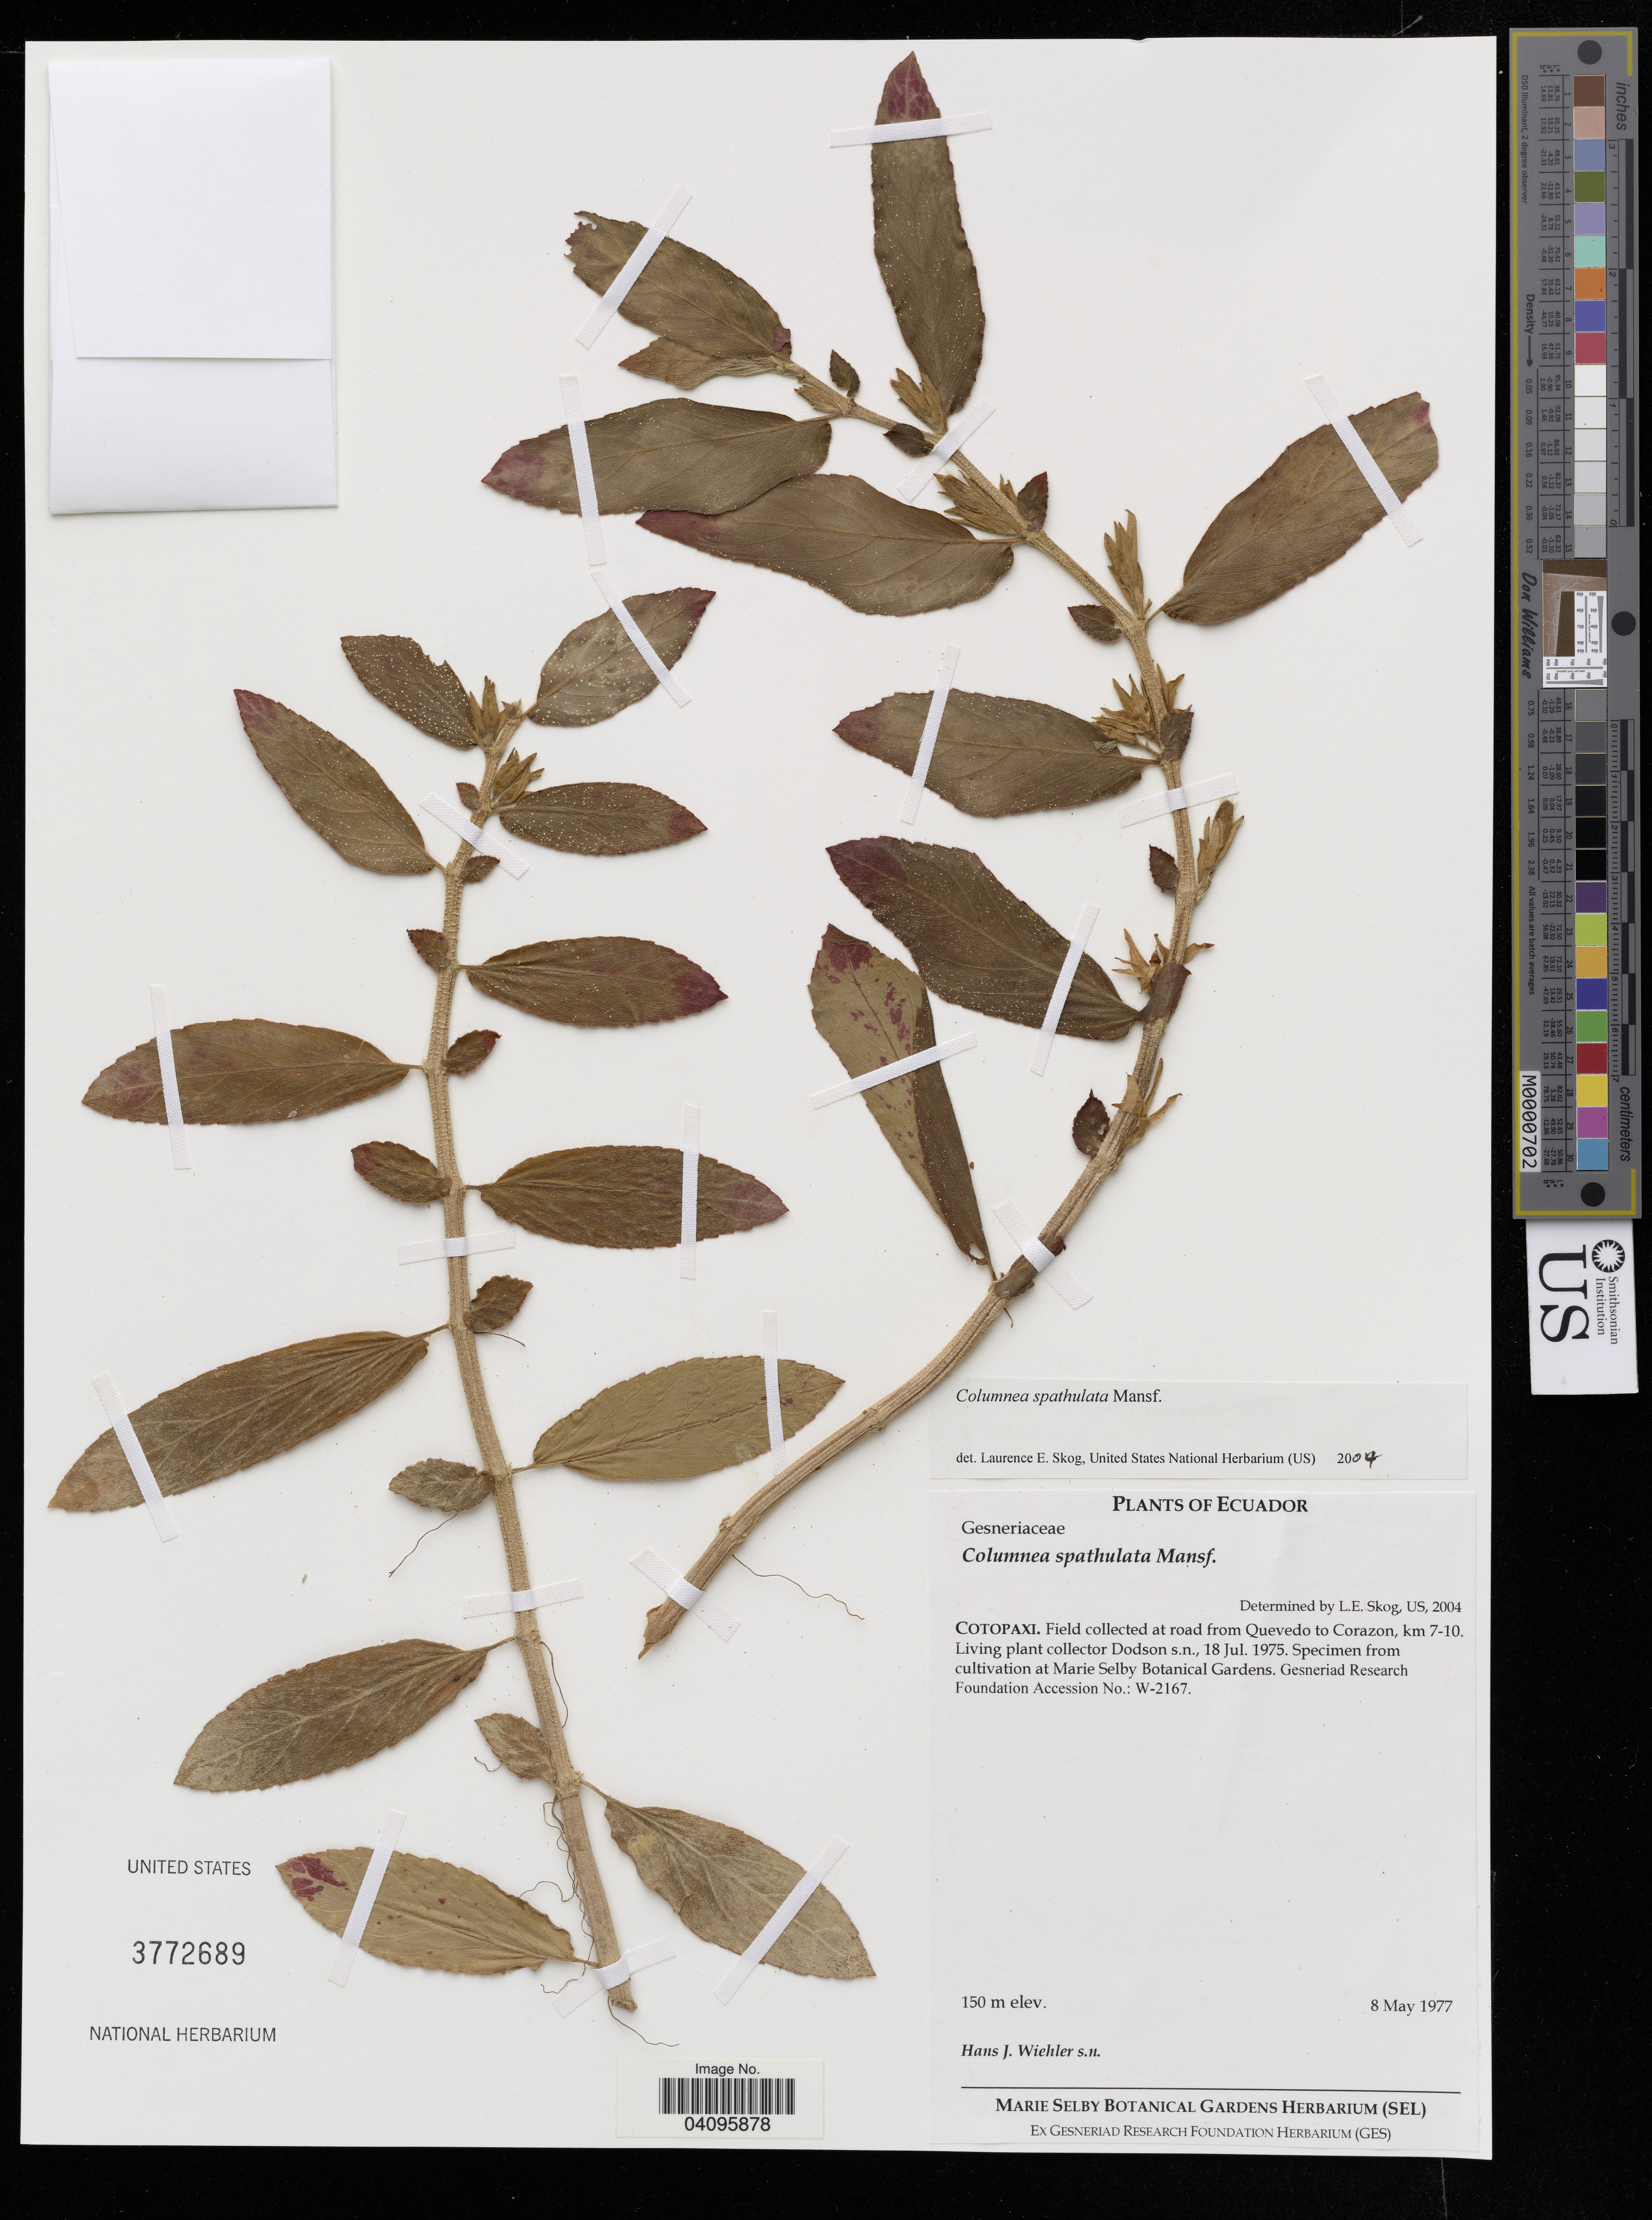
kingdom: Plantae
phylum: Tracheophyta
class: Magnoliopsida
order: Lamiales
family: Gesneriaceae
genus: Columnea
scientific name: Columnea spathulata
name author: Mansf.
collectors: -- Dodson & H. J. Wiehler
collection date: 1975-07-18/1977-05-08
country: Ecuador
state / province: Cotopaxi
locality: At road from Quevedo to Corazon, km 7-10. Specimen from cultivation at Marie Selby Botanical Gardens. Gesneriad Research Foundation, Accession No.: W-2167.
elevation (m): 150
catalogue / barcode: US 3772689